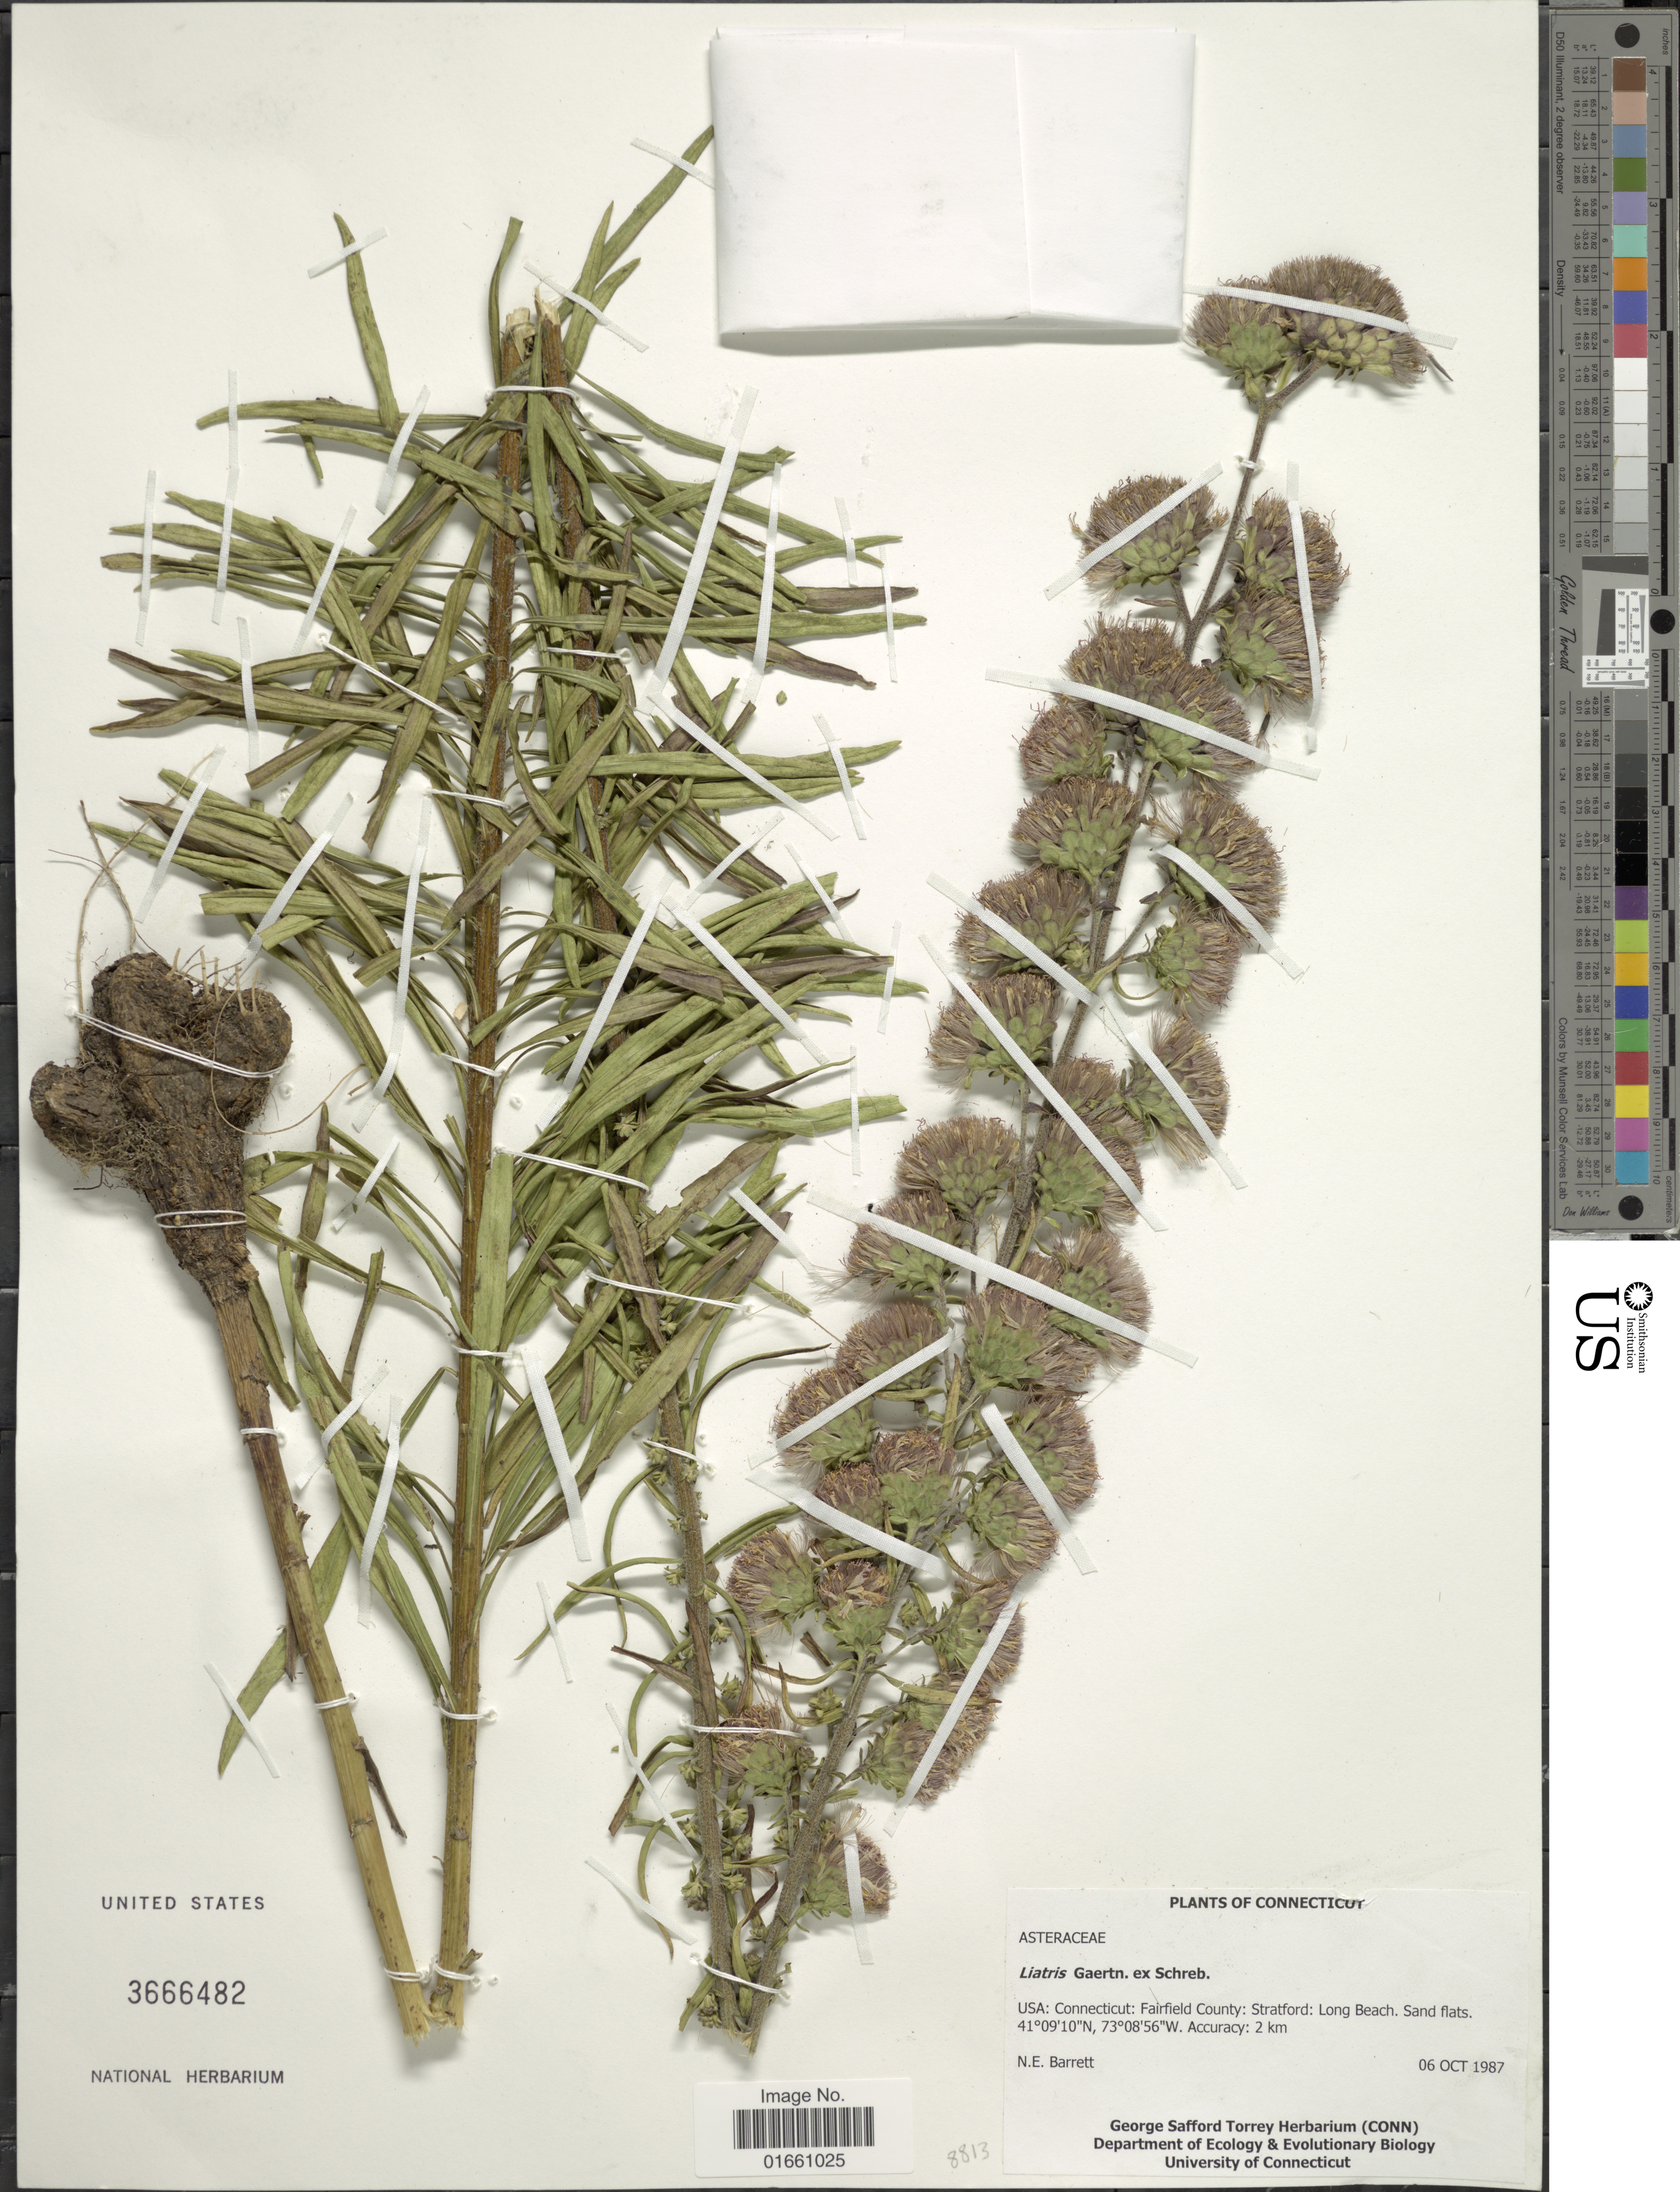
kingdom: Plantae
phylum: Tracheophyta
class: Magnoliopsida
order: Asterales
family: Asteraceae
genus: Liatris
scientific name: Liatris sp.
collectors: N. Barrett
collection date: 1987-10-06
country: United States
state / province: Connecticut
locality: Fairfield County: Stratford: Long Beach, Sand flats, Accuracy: 2 km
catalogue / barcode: US 3666482